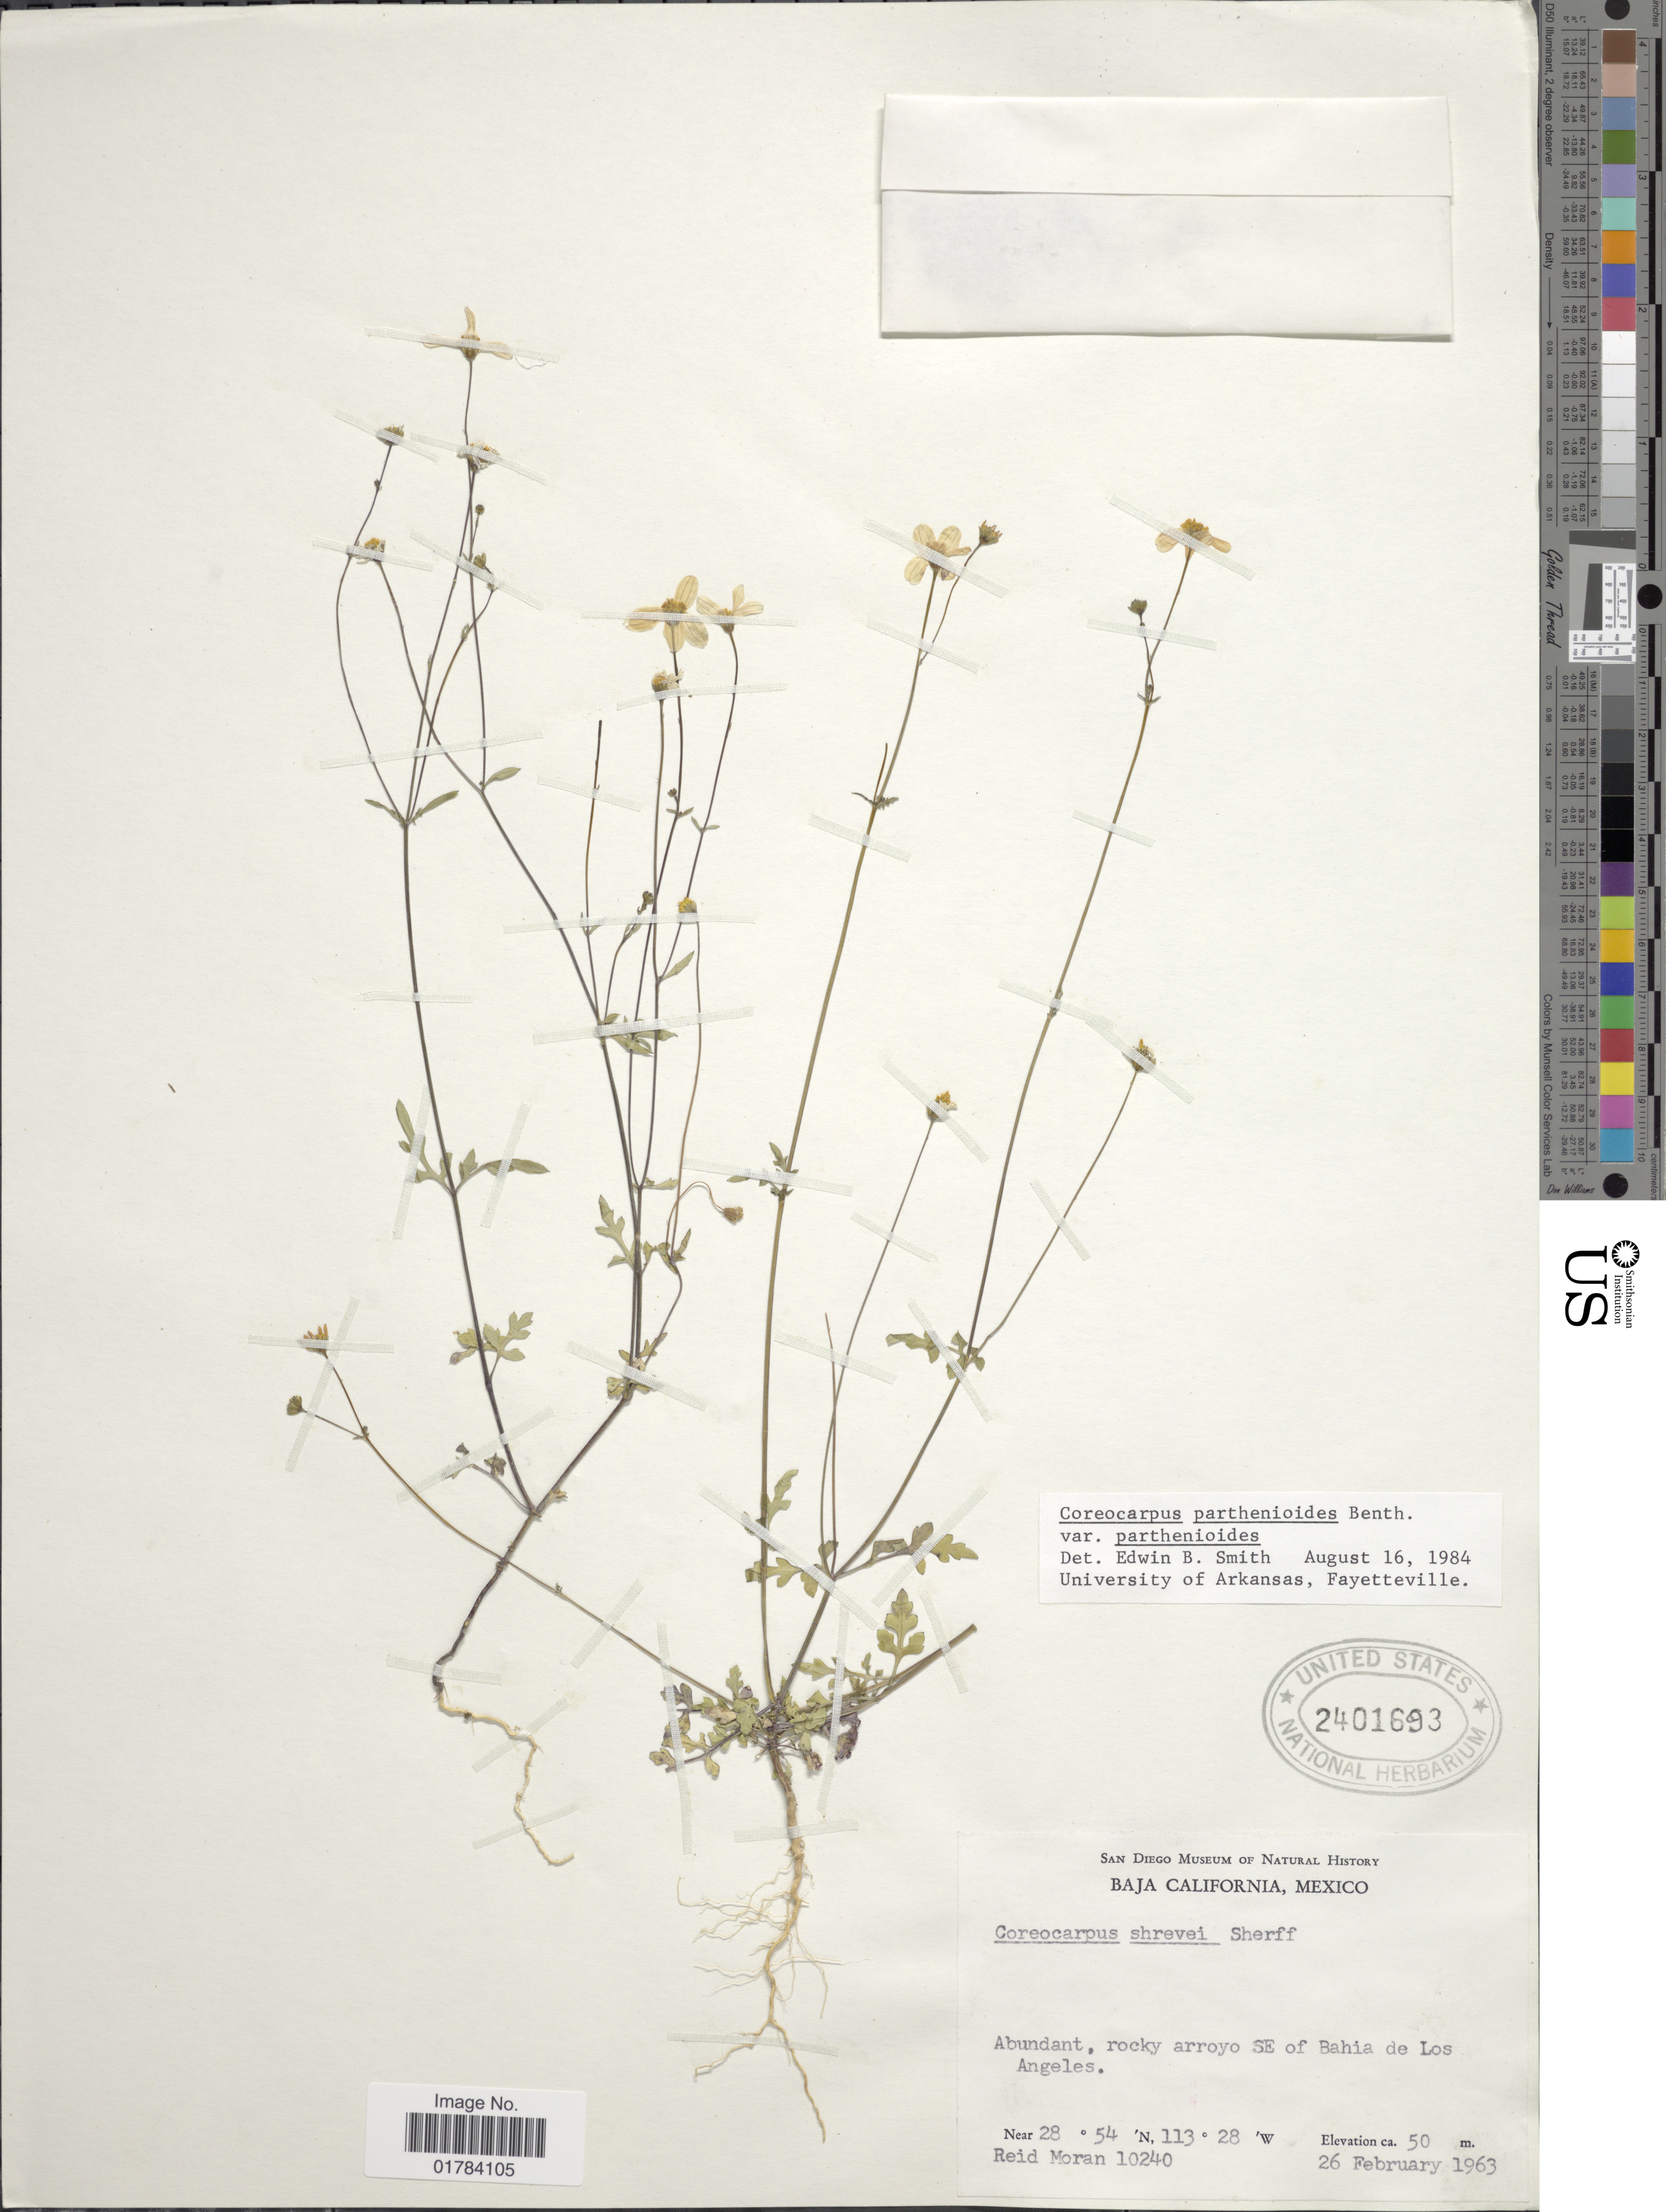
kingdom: Plantae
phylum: Tracheophyta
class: Magnoliopsida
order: Asterales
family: Asteraceae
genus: Coreocarpus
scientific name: Coreocarpus parthenioides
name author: Benth.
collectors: R. V. Moran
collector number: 10240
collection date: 1963-02-26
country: Mexico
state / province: Baja California Sur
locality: Rocky arroyo SE of Bahia de Los Angeles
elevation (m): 50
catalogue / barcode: US 2401693